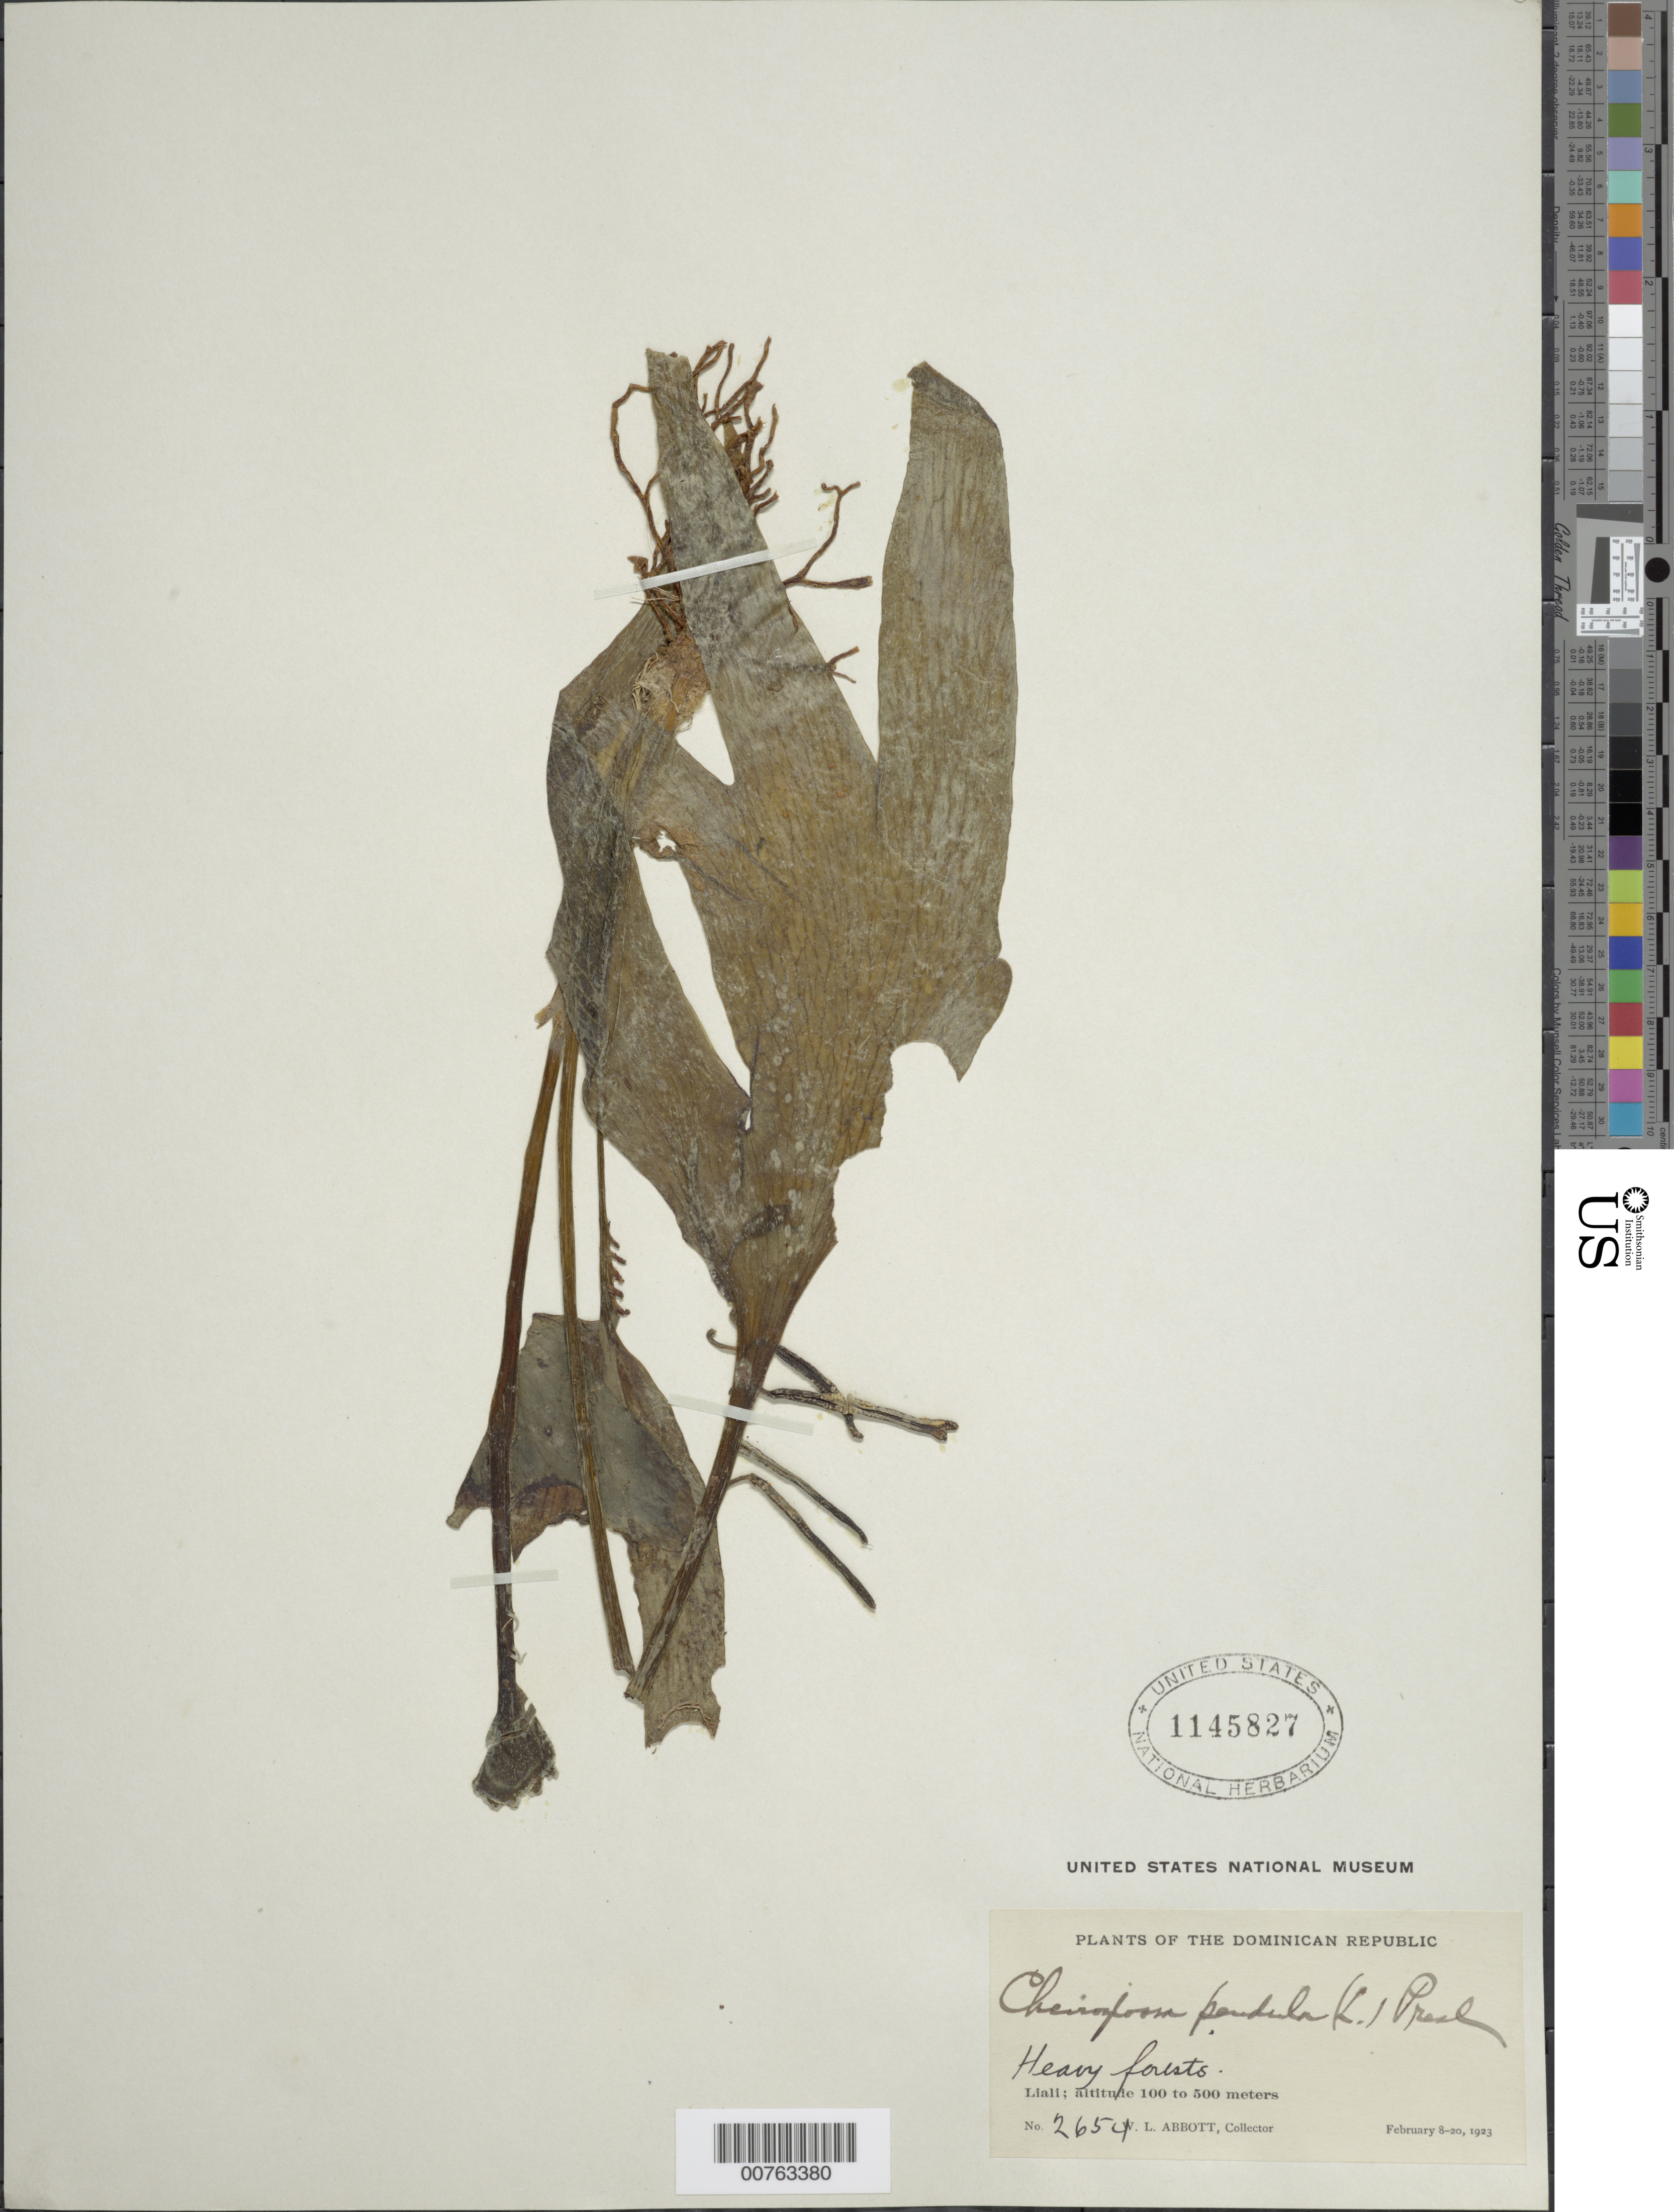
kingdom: Plantae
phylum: Tracheophyta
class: Polypodiopsida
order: Ophioglossales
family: Ophioglossaceae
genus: Cheiroglossa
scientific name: Cheiroglossa palmata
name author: (L.) C. Presl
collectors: W. L. Abbott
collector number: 2654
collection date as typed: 08 Feb 1923 to 20 Feb 1923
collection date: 1923-02-08/1923-02-20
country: Dominican Republic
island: Hispaniola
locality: Liali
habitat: Heavy forests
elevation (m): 100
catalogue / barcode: US 1145827